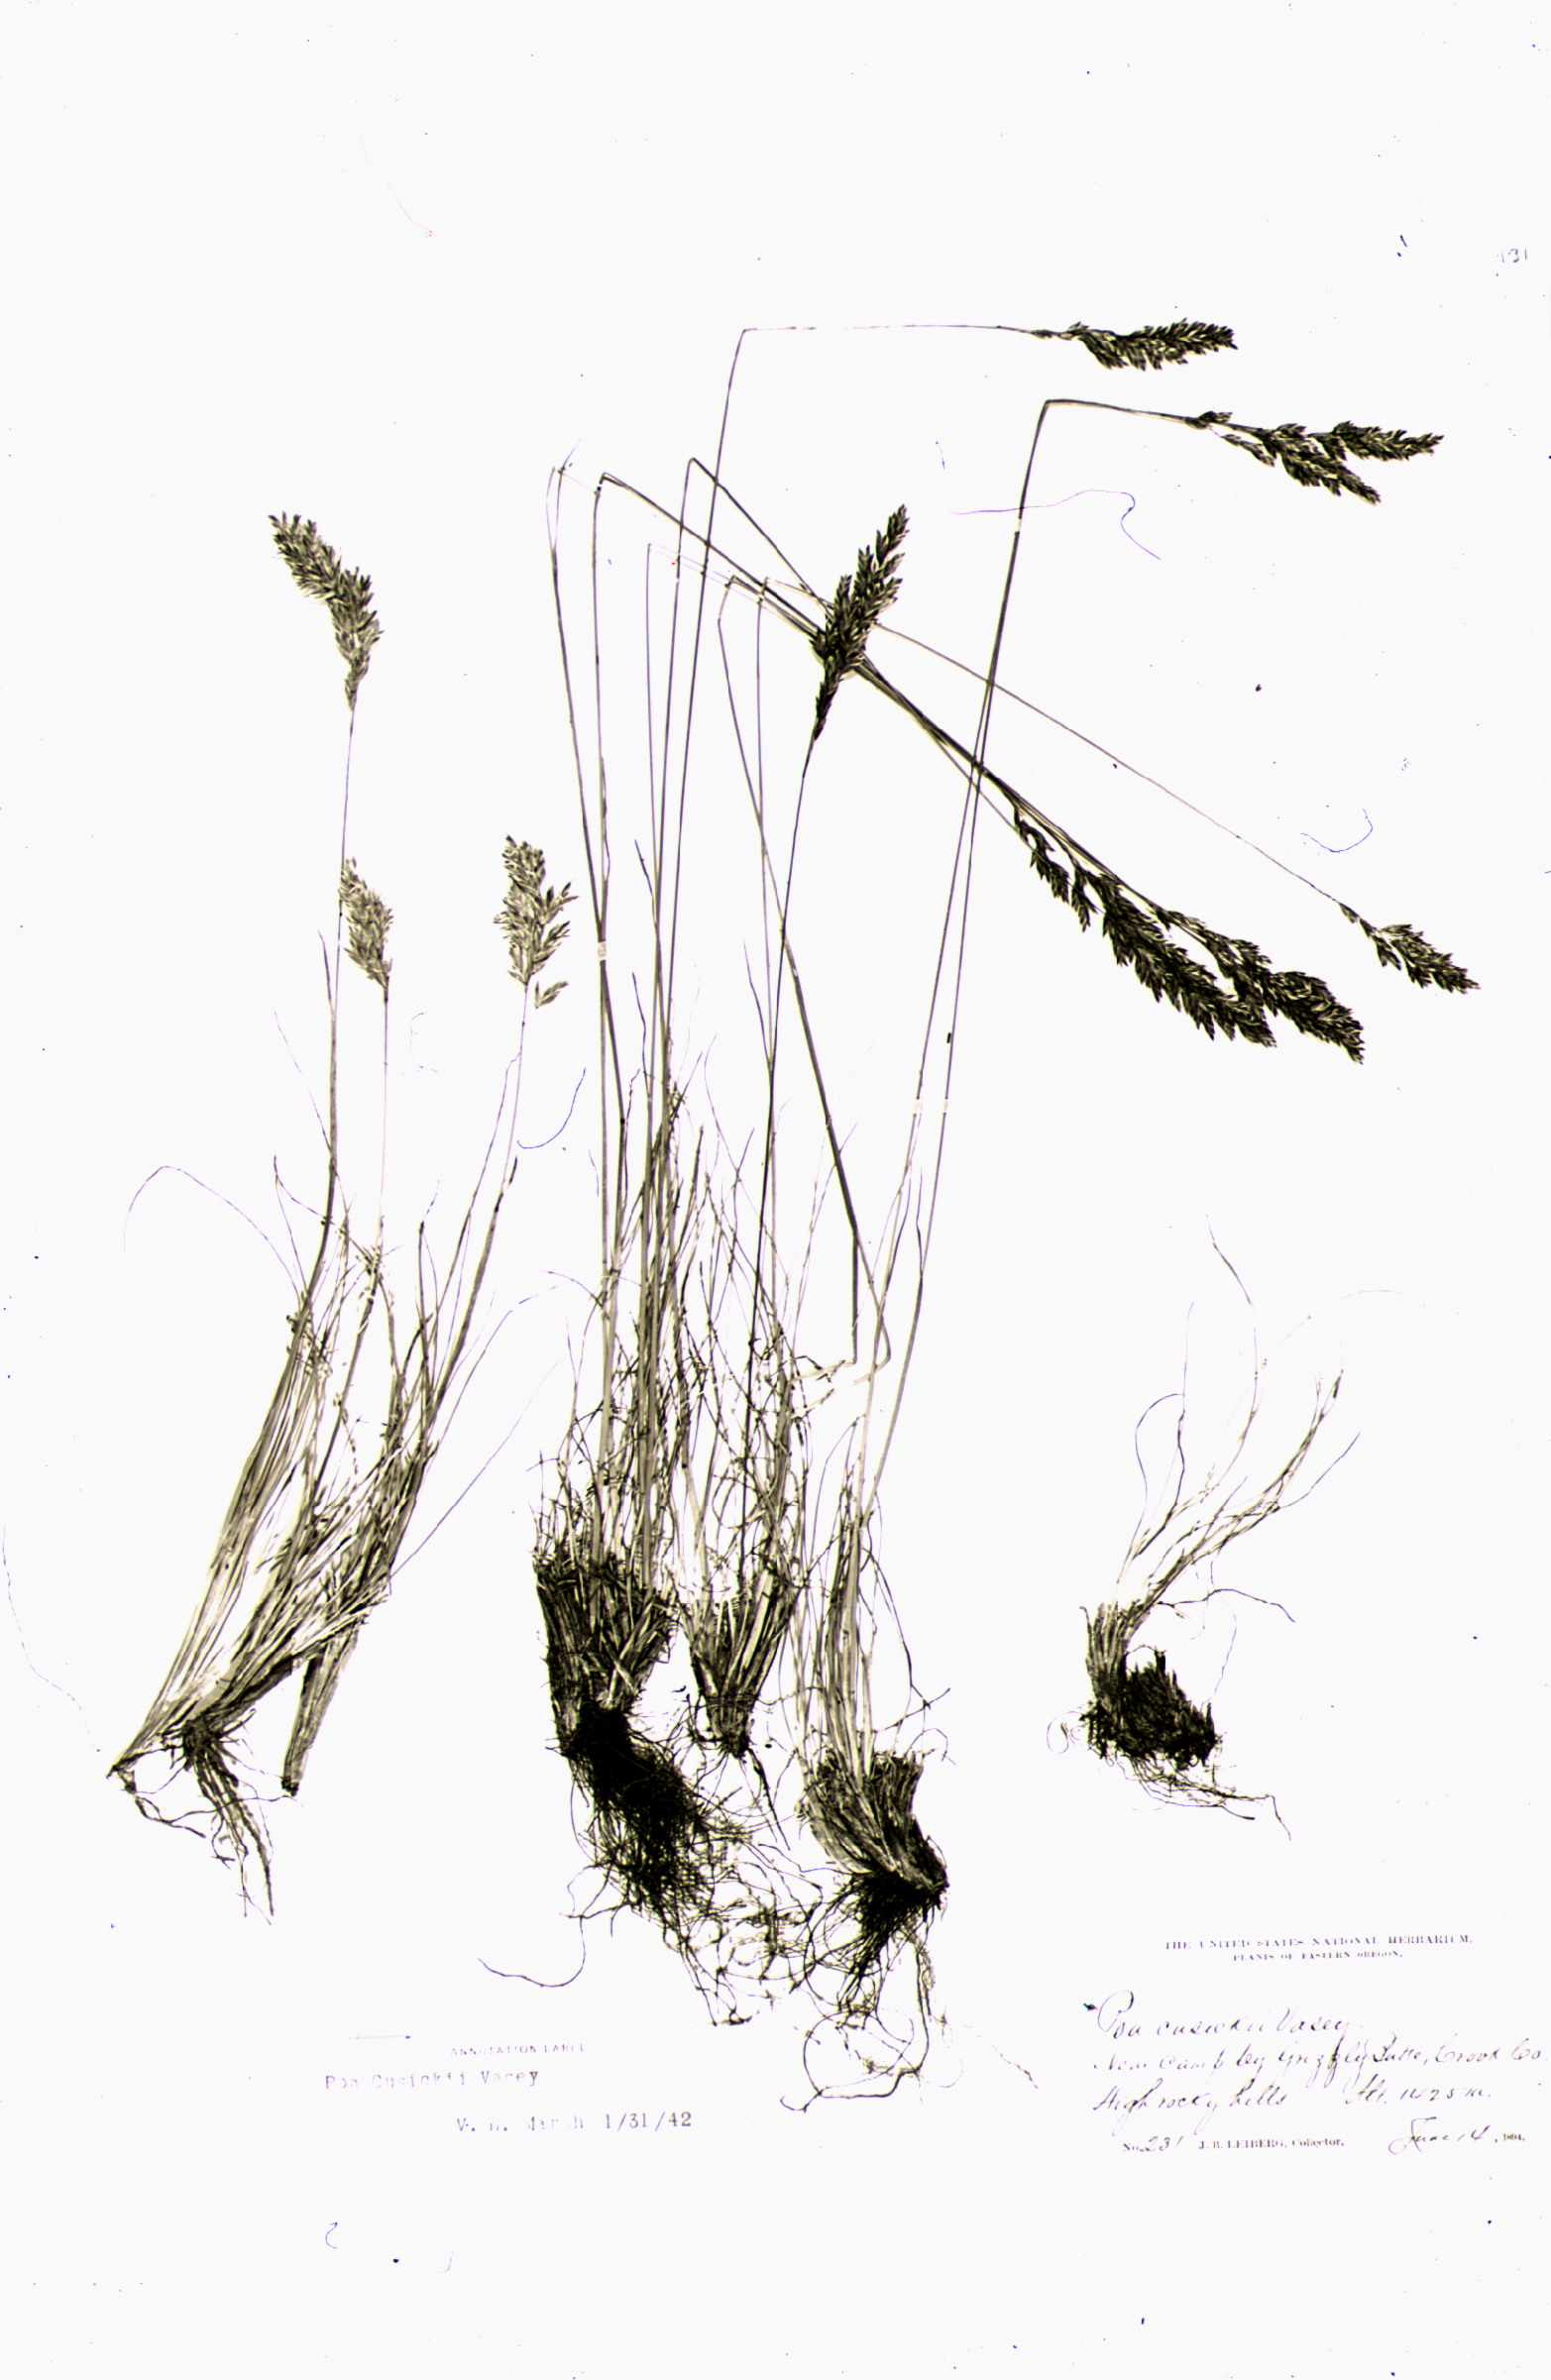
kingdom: Plantae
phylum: Tracheophyta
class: Liliopsida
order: Poales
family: Poaceae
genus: Poa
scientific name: Poa cusickii subsp. cusickii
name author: Vasey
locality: USA, OR